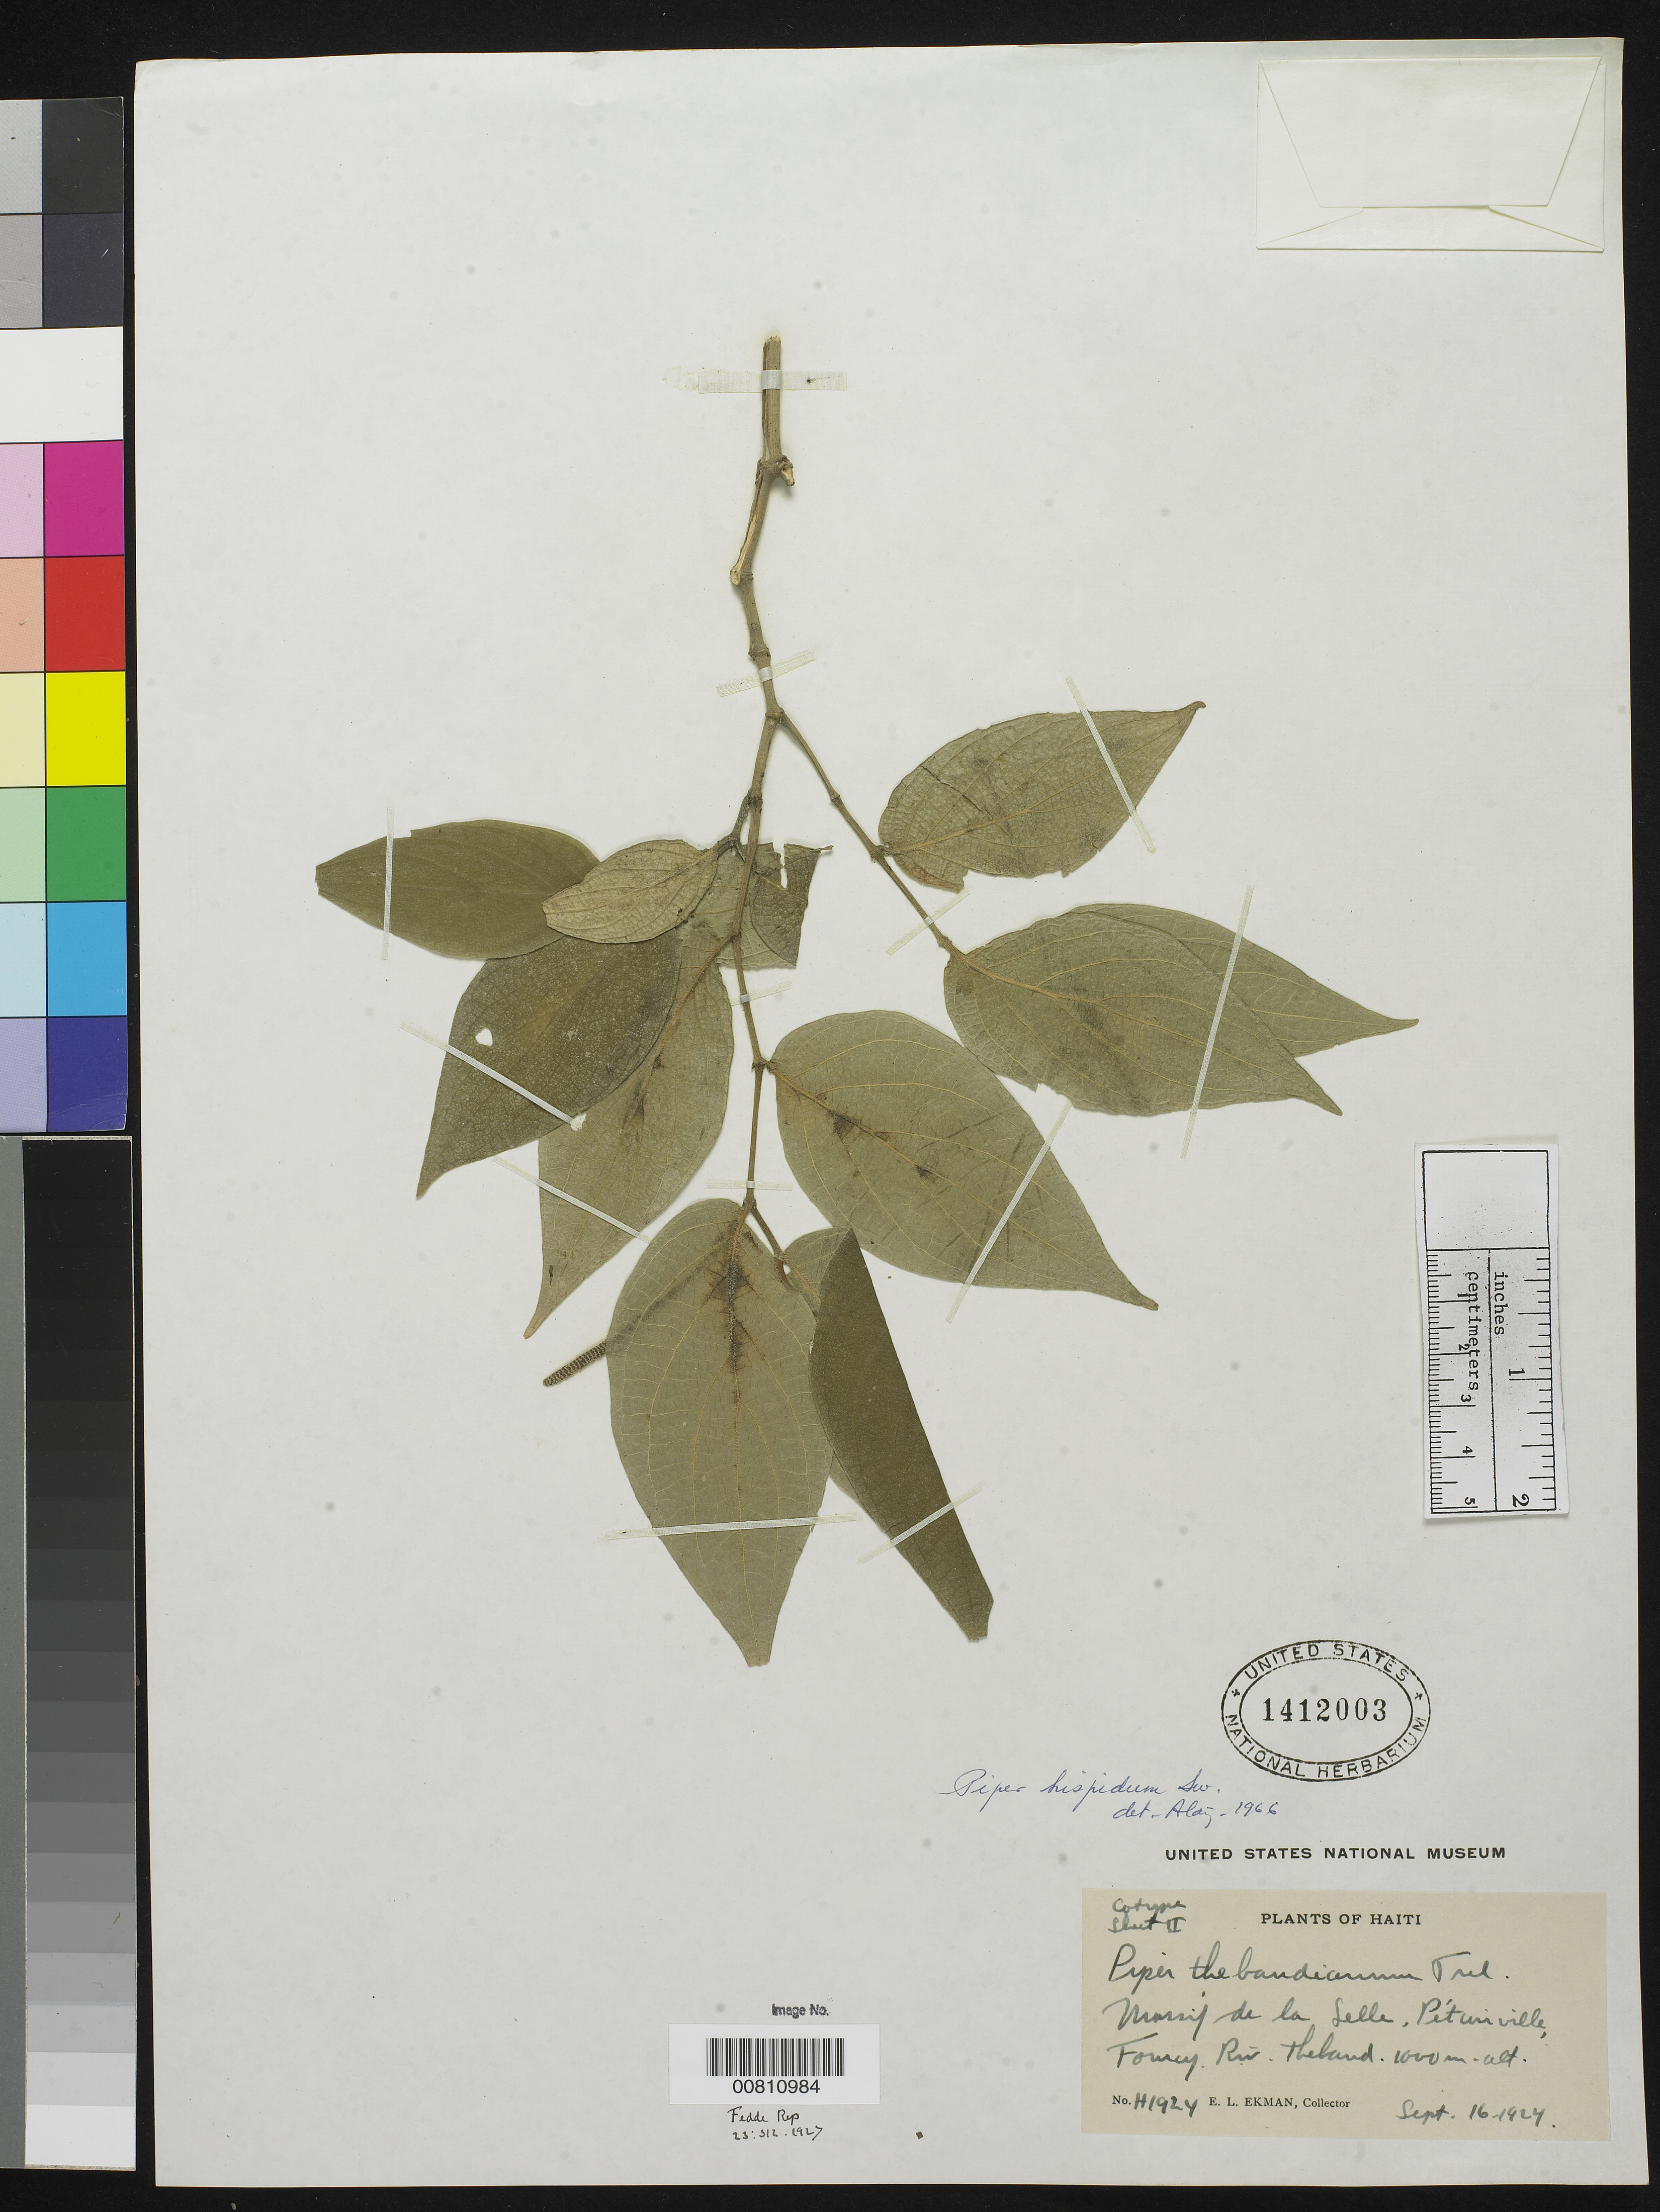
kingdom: Plantae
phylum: Tracheophyta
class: Magnoliopsida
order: Piperales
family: Piperaceae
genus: Piper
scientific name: Piper thebaudianum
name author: Trel.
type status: Isotype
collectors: E. L. Ekman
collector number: H 1924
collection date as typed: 16 Sep 1924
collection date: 1924-09-16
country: Haiti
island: Hispaniola Island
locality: Riviere Thebaud, massif de La Selle.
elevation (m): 1000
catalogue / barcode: US 1412003